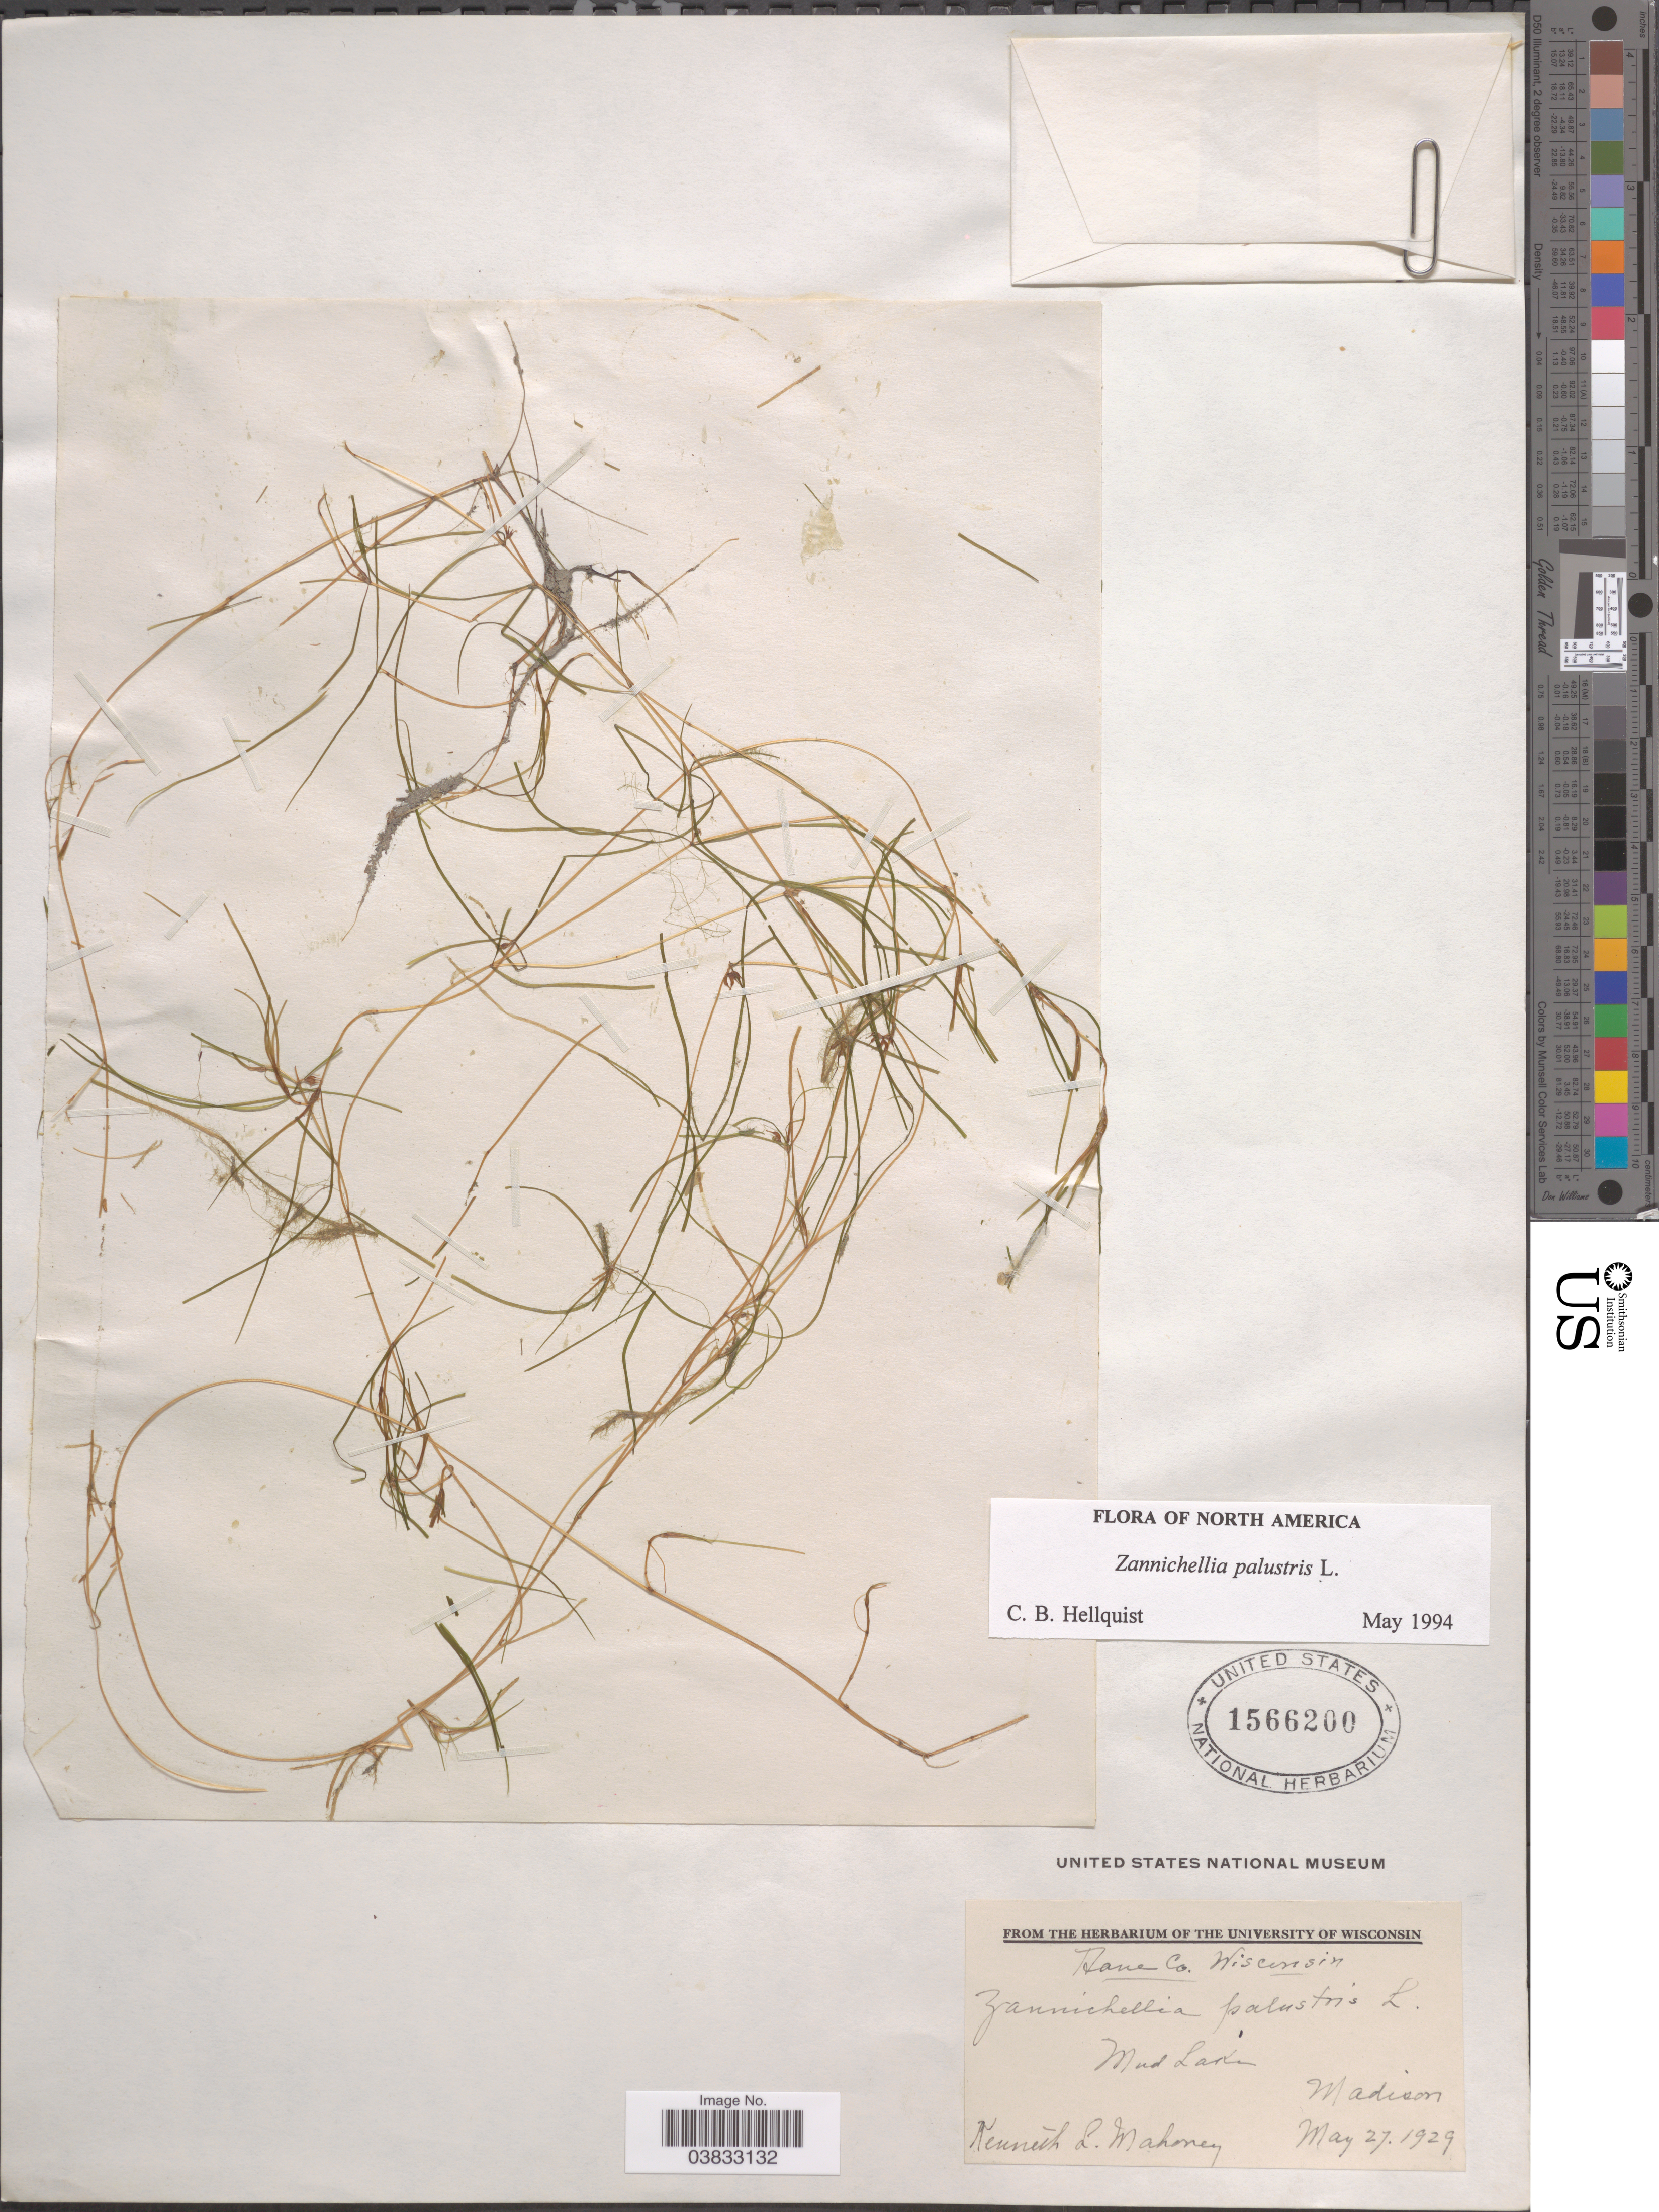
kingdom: Plantae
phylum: Tracheophyta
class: Liliopsida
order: Alismatales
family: Potamogetonaceae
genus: Zannichellia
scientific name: Zannichellia palustris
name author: L.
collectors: K. Mahoney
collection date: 1929-05-27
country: United States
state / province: Wisconsin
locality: Flane Co. Mus Lake, Madison.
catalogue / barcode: US 1566200